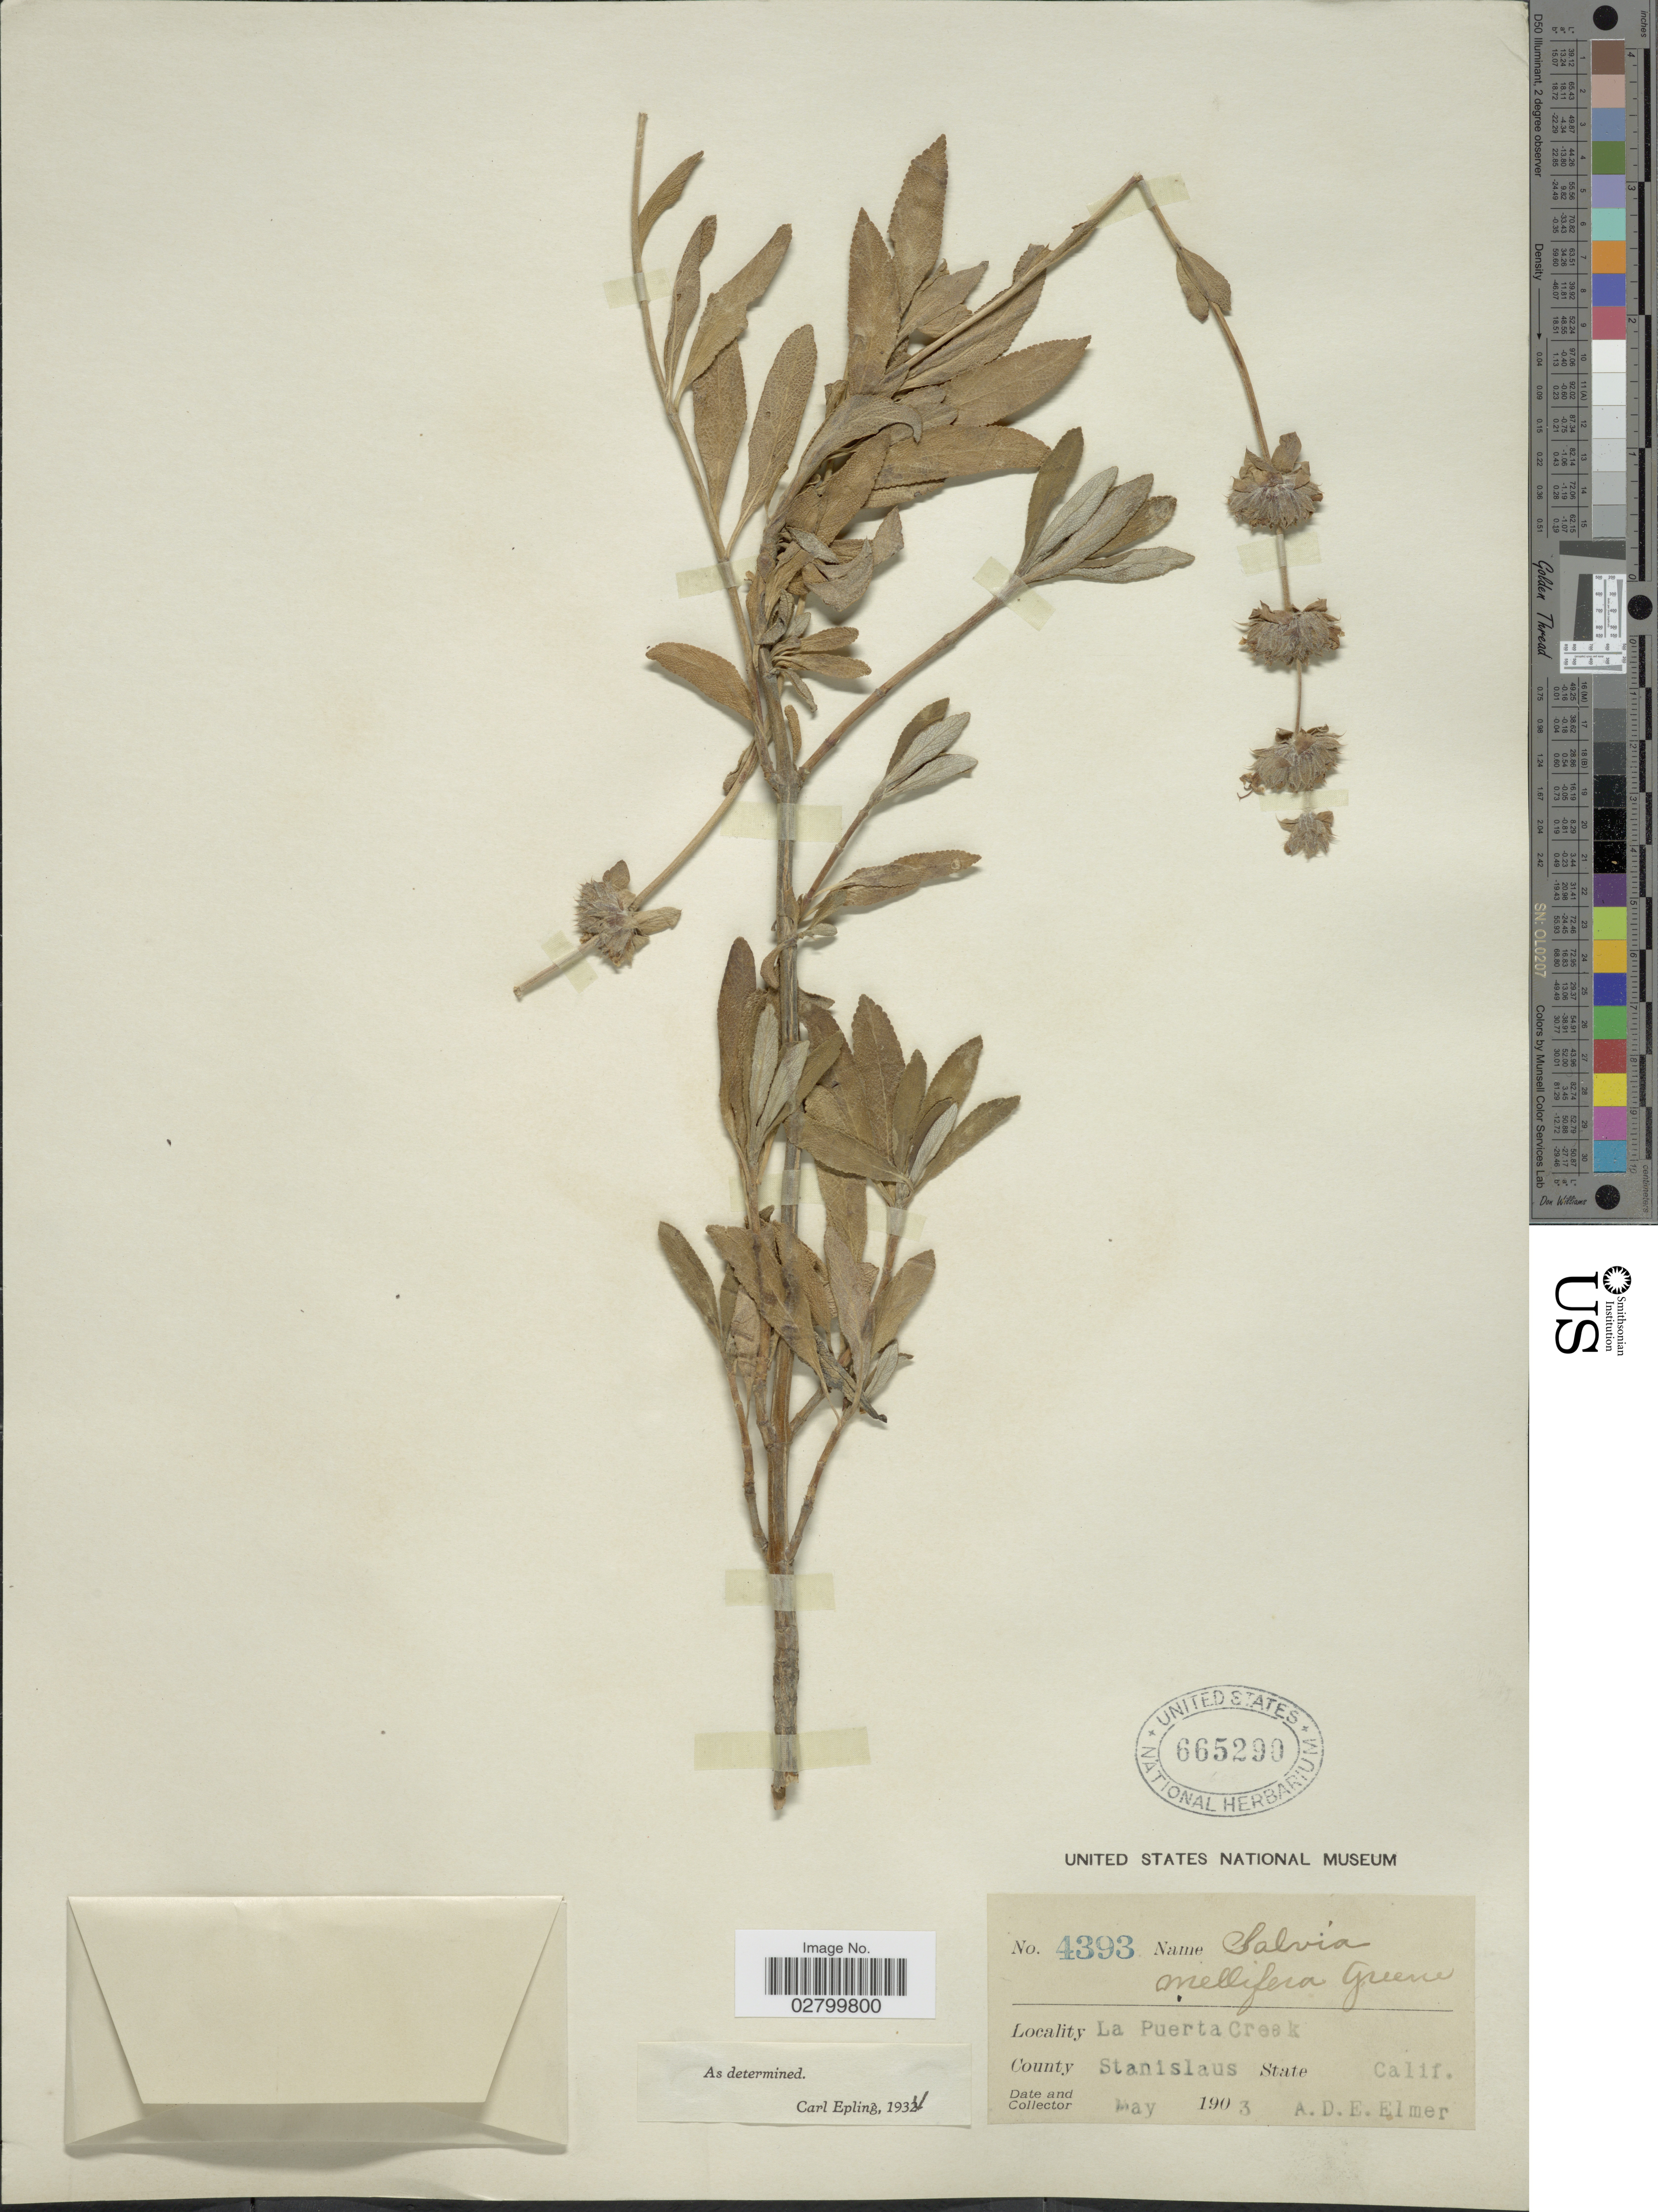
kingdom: Plantae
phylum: Tracheophyta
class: Magnoliopsida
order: Lamiales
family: Lamiaceae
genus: Salvia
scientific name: Salvia mellifera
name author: Greene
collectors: A. D. E. Elmer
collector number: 4393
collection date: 1903-05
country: United States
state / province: California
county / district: Stanislaus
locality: La Puerta Creek. County Stanislaus. State Calif.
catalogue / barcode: US 665290